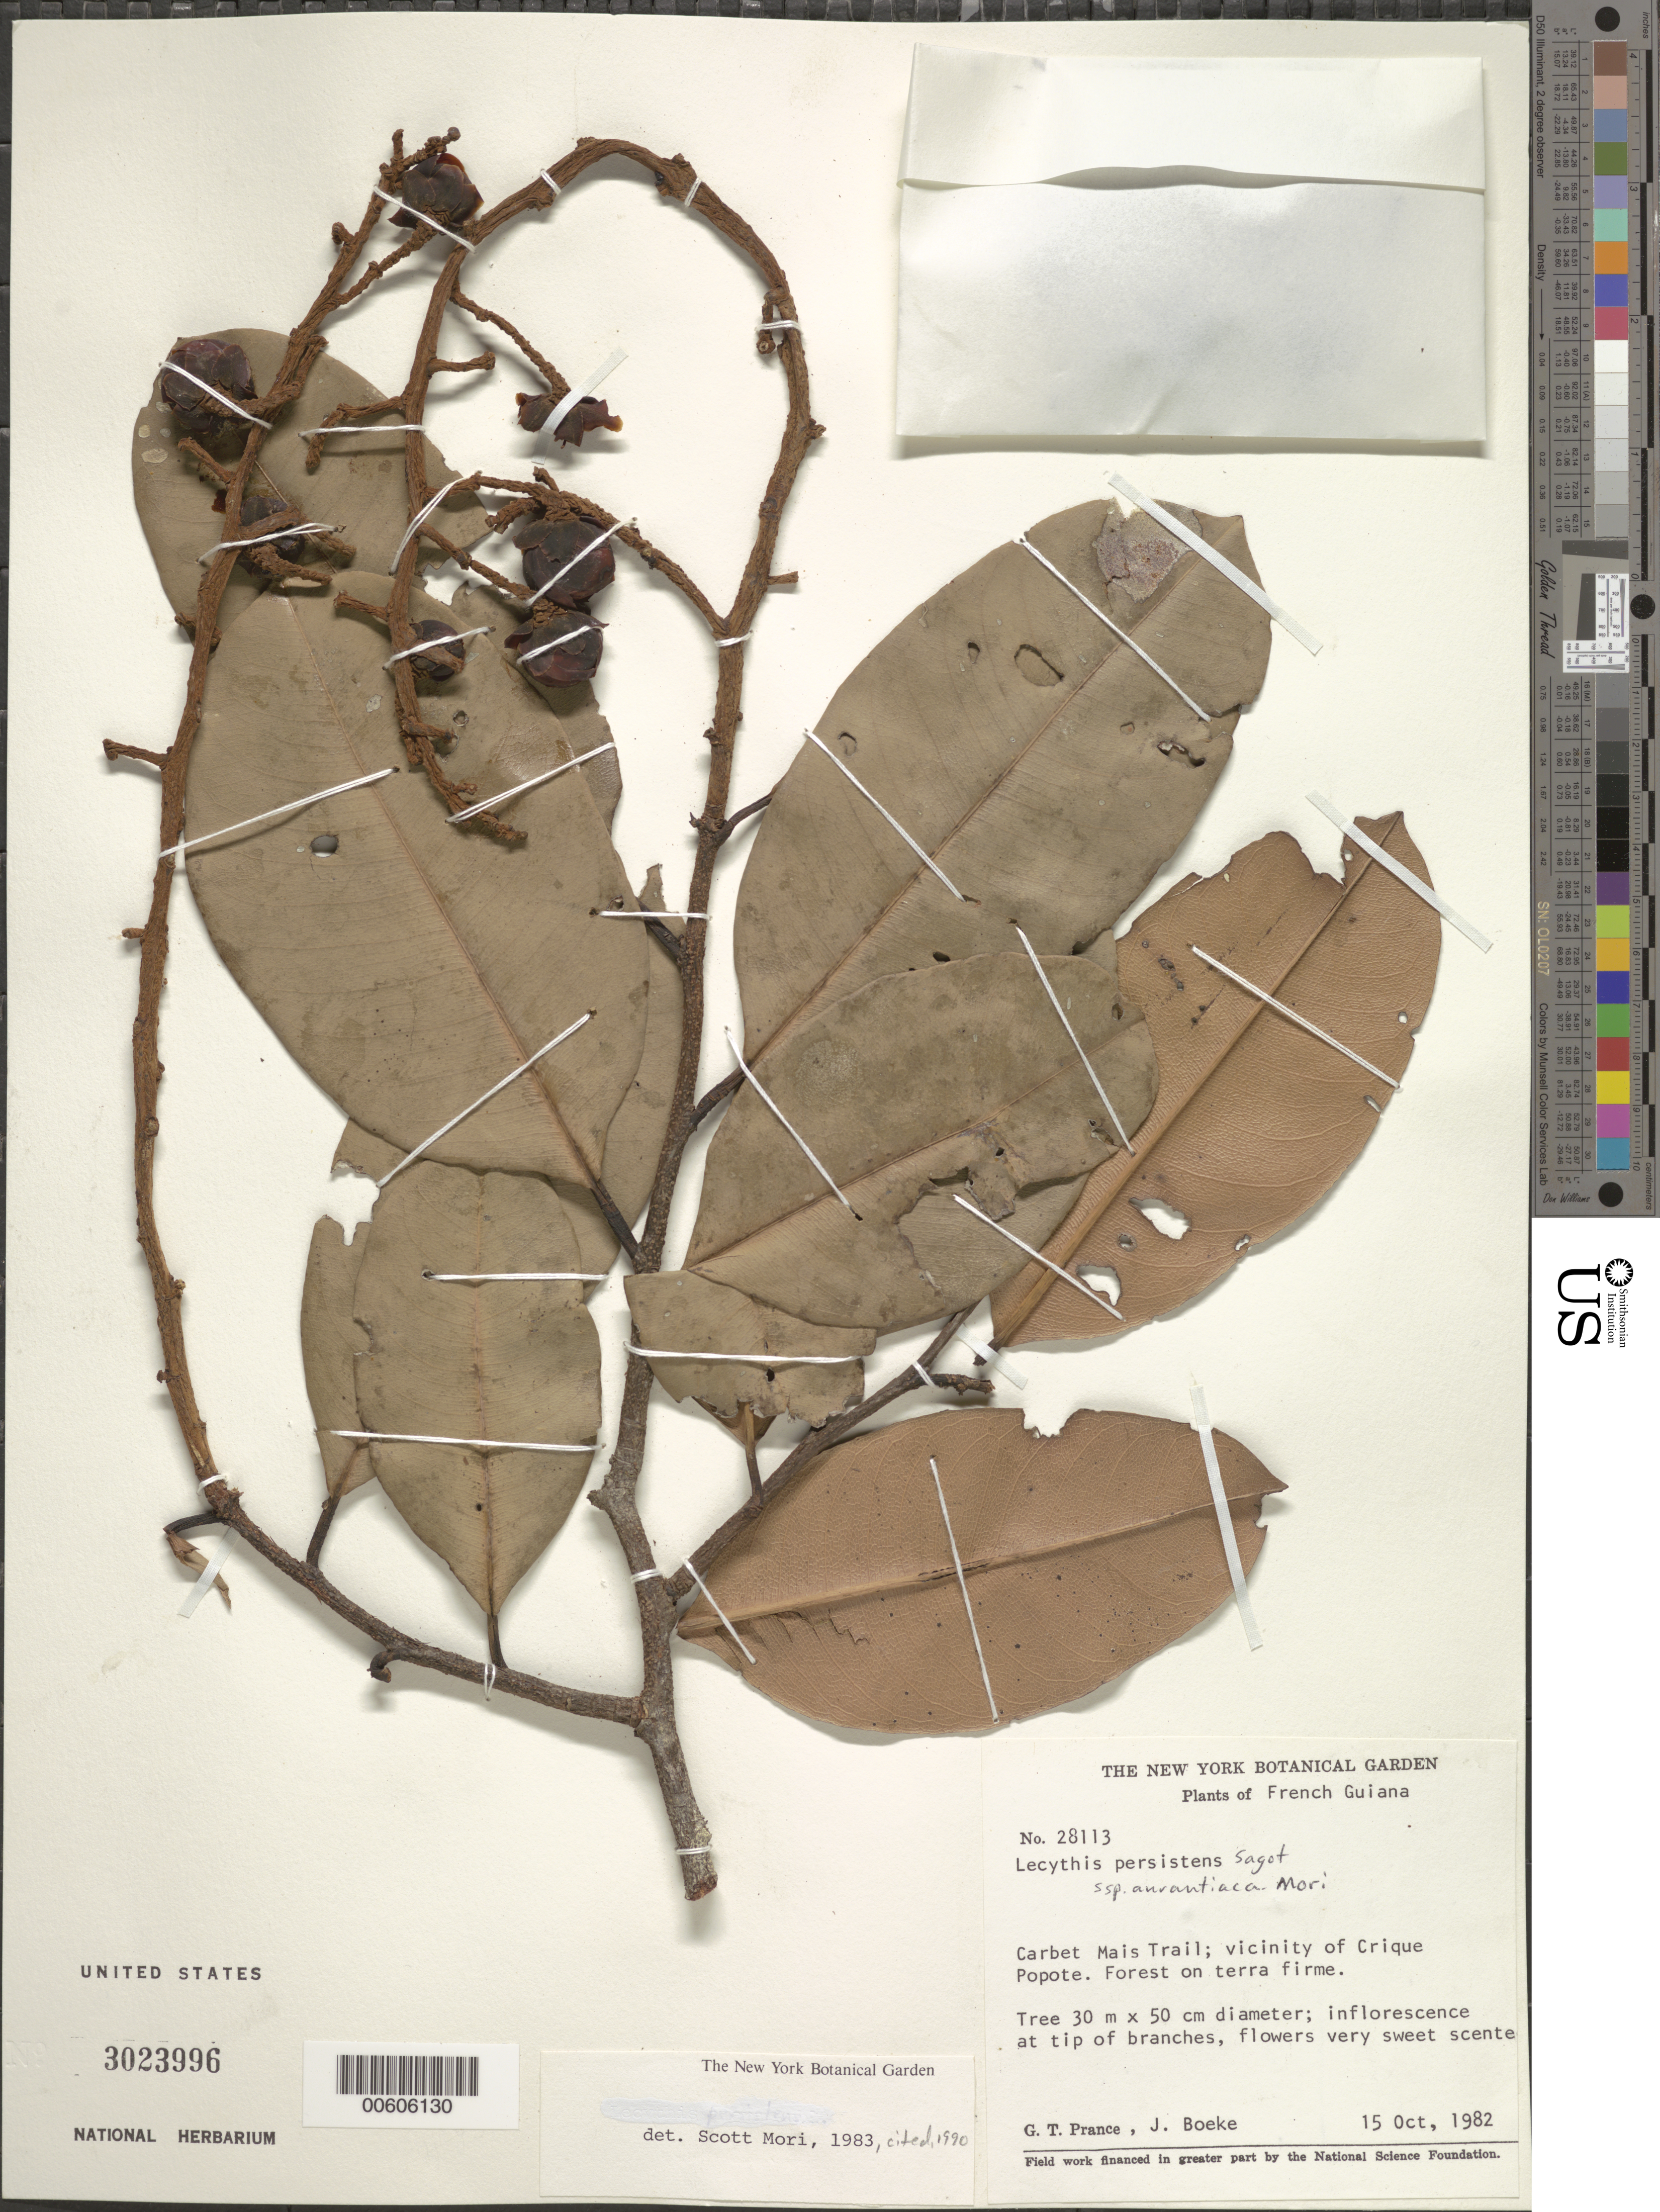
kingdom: Plantae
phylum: Tracheophyta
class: Magnoliopsida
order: Ericales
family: Lecythidaceae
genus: Lecythis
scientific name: Lecythis persistens subsp. aurantiaca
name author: S.A. Mori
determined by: Mori, Scott A.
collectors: G. T. Prance & J. D. Boeke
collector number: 28113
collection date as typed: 15-Oct-82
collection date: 1982-10-15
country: French Guiana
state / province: Saint-Laurent-du-Maroni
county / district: Saül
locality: Crique Popote, Carbet Mais Trail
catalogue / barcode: US 3023996